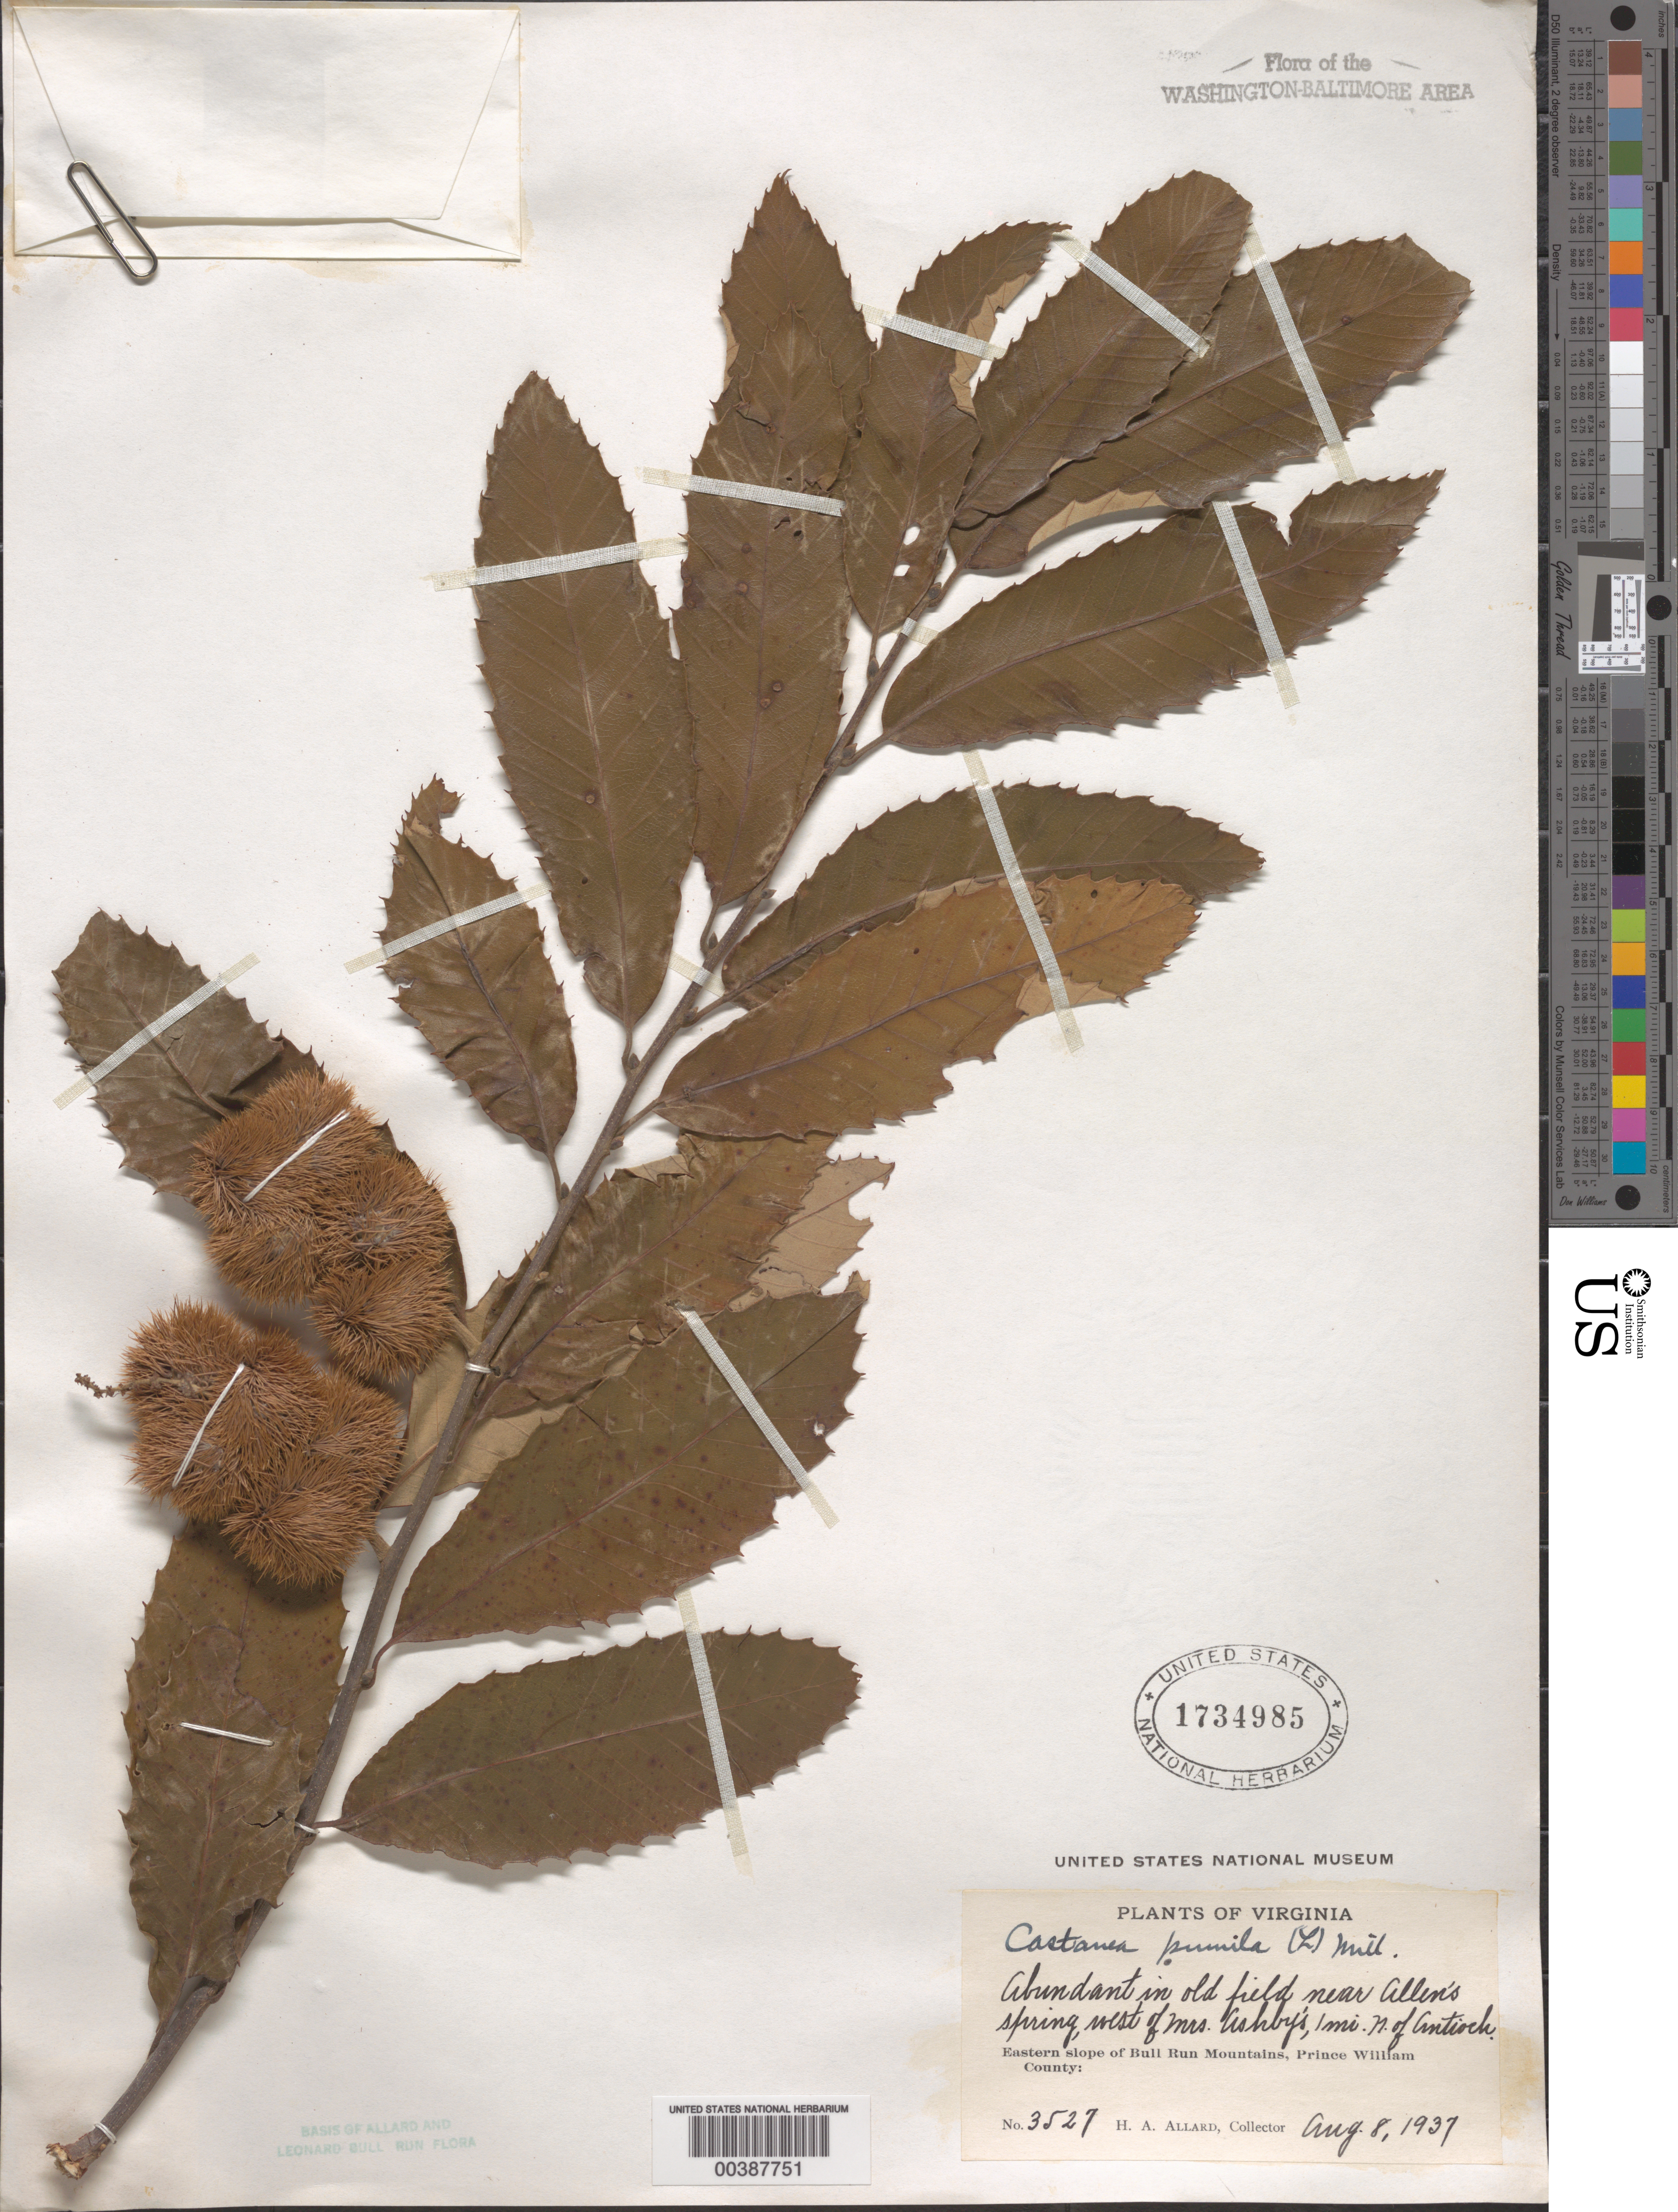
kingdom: Plantae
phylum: Tracheophyta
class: Magnoliopsida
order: Fagales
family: Fagaceae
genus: Castanea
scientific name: Castanea pumila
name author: (L.) Mill.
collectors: H. A. Allard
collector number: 3527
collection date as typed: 08 Aug 1937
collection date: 1937-08-08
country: United States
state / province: Virginia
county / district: Prince William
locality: Allens Spring, north of Antioch, west of Mrs. Ashbys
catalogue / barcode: US 1734985